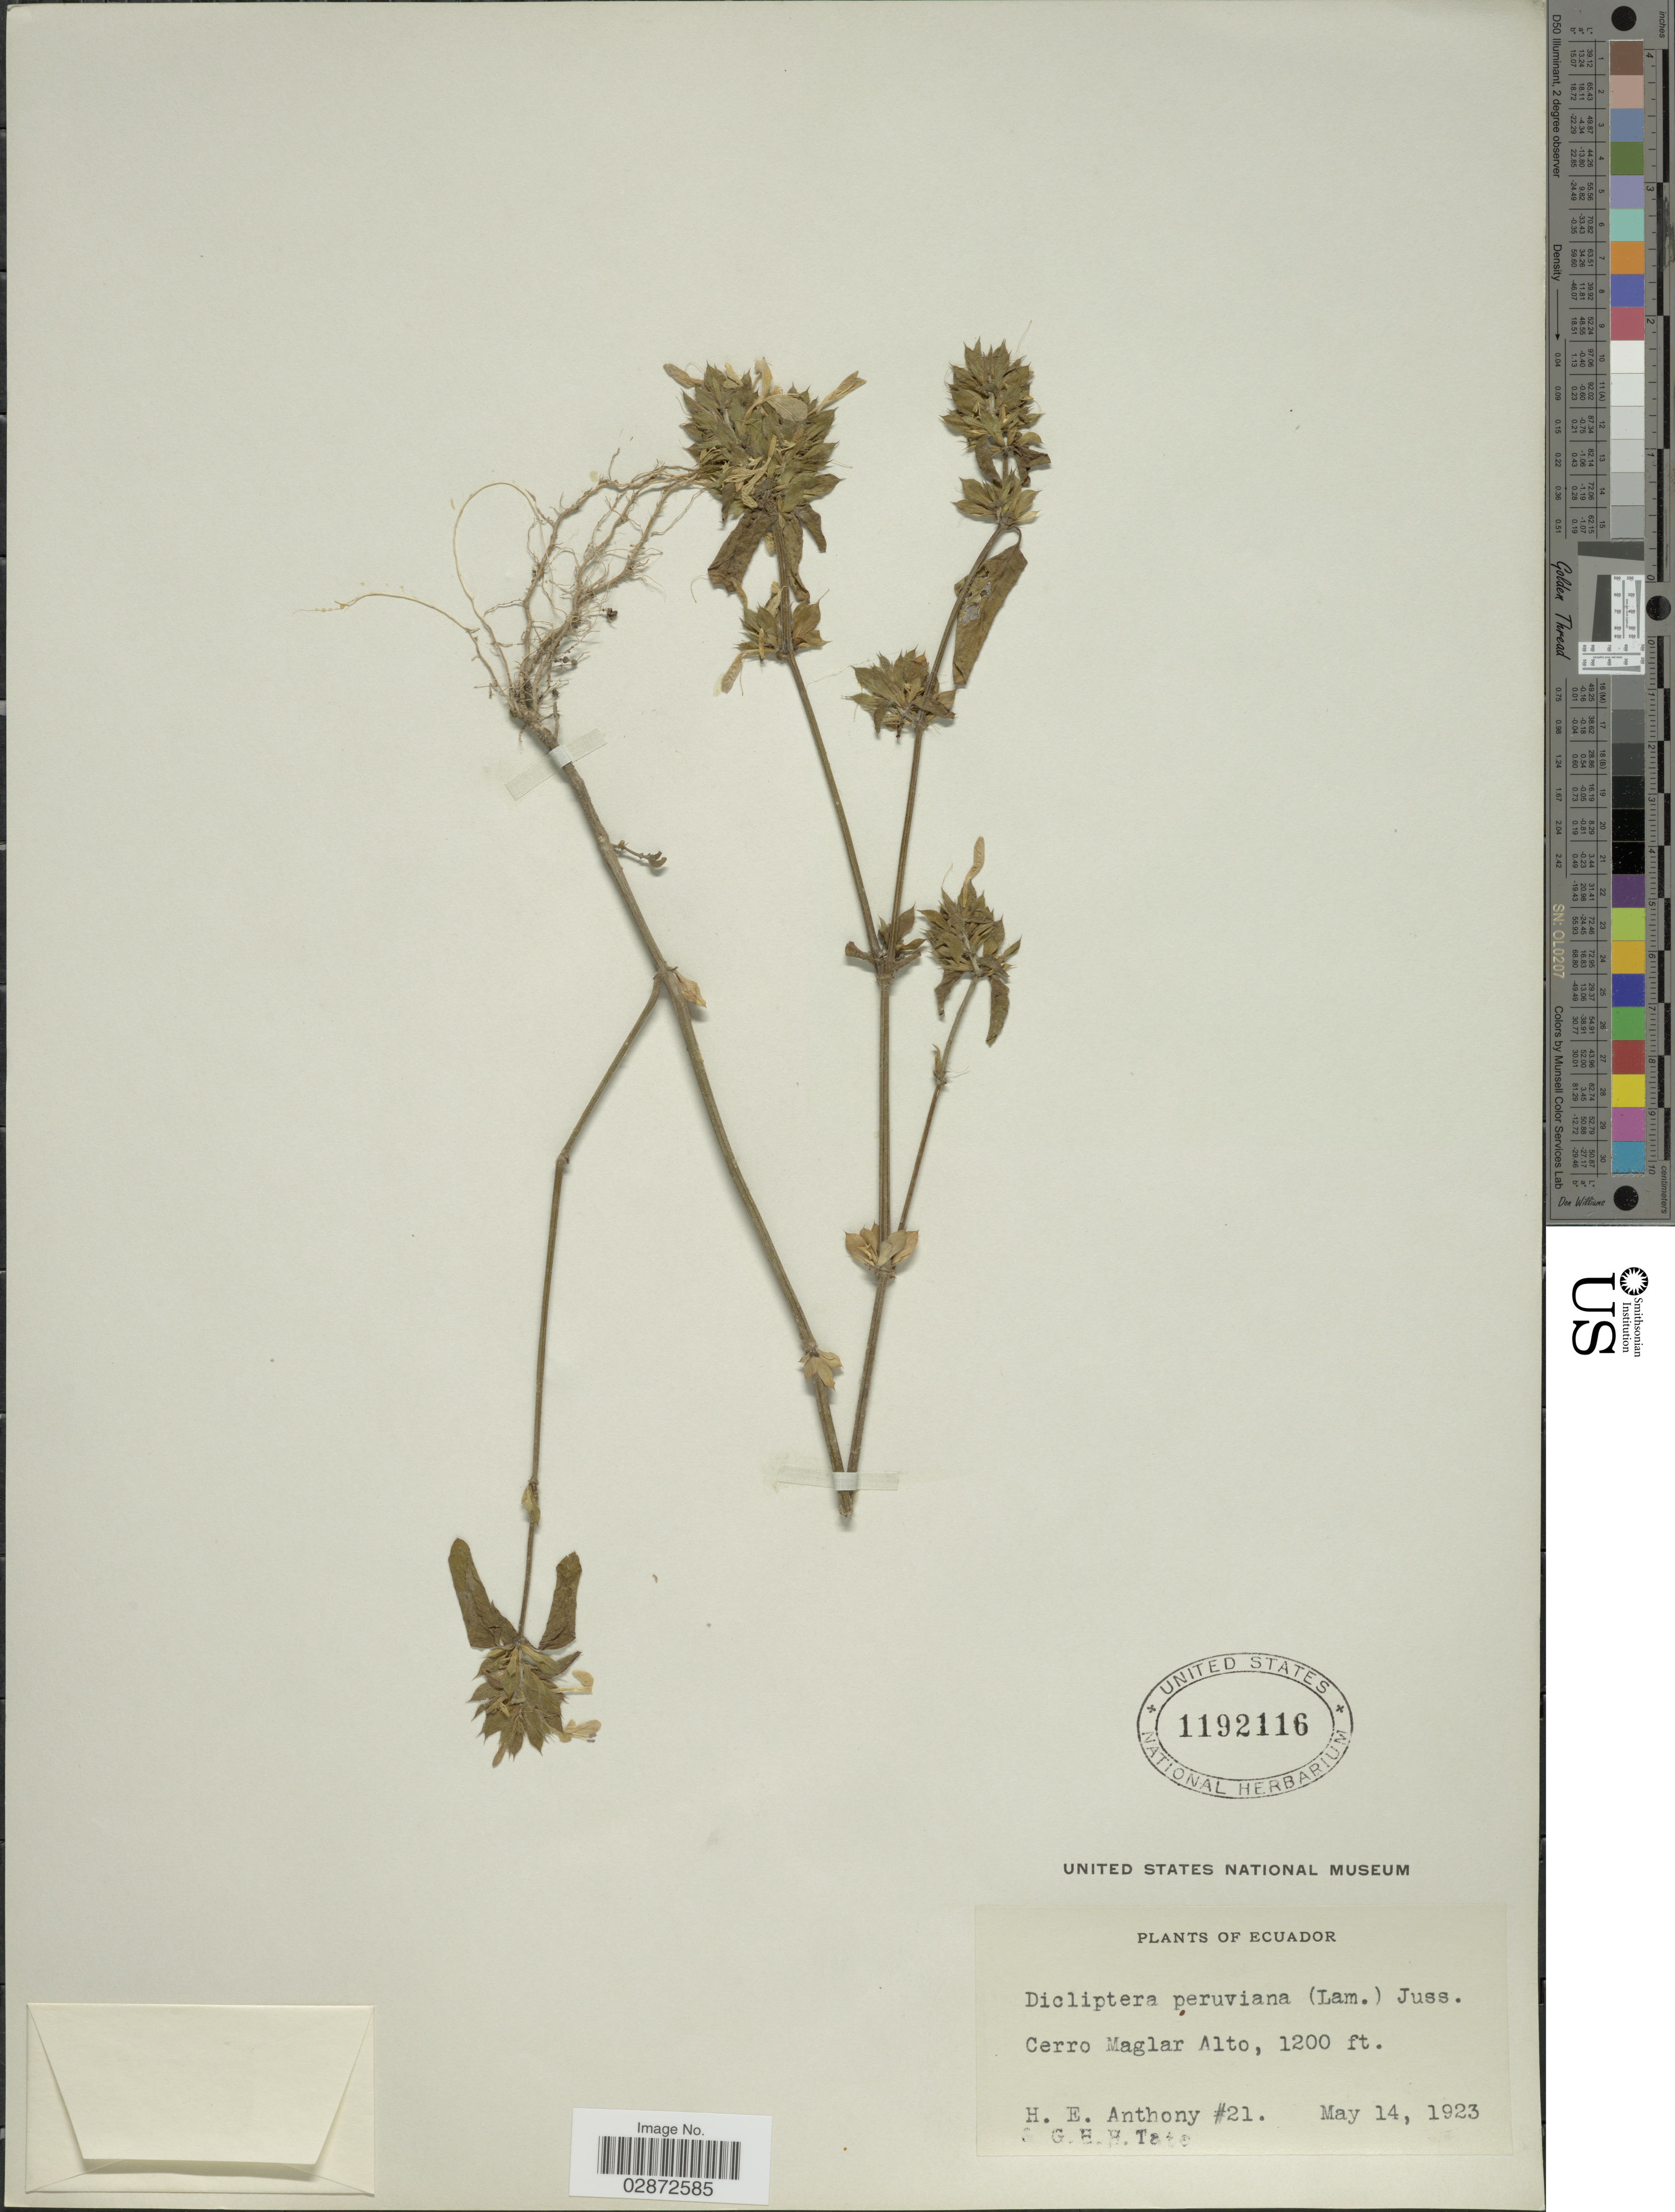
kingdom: Plantae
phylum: Tracheophyta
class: Magnoliopsida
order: Lamiales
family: Acanthaceae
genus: Dicliptera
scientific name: Dicliptera unguiculata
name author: Nees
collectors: H. E. Anthony & G. H. H.Tate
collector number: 21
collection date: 1923-05-14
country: Ecuador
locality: Cerro Maglar Alto.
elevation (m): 366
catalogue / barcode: US 1192116